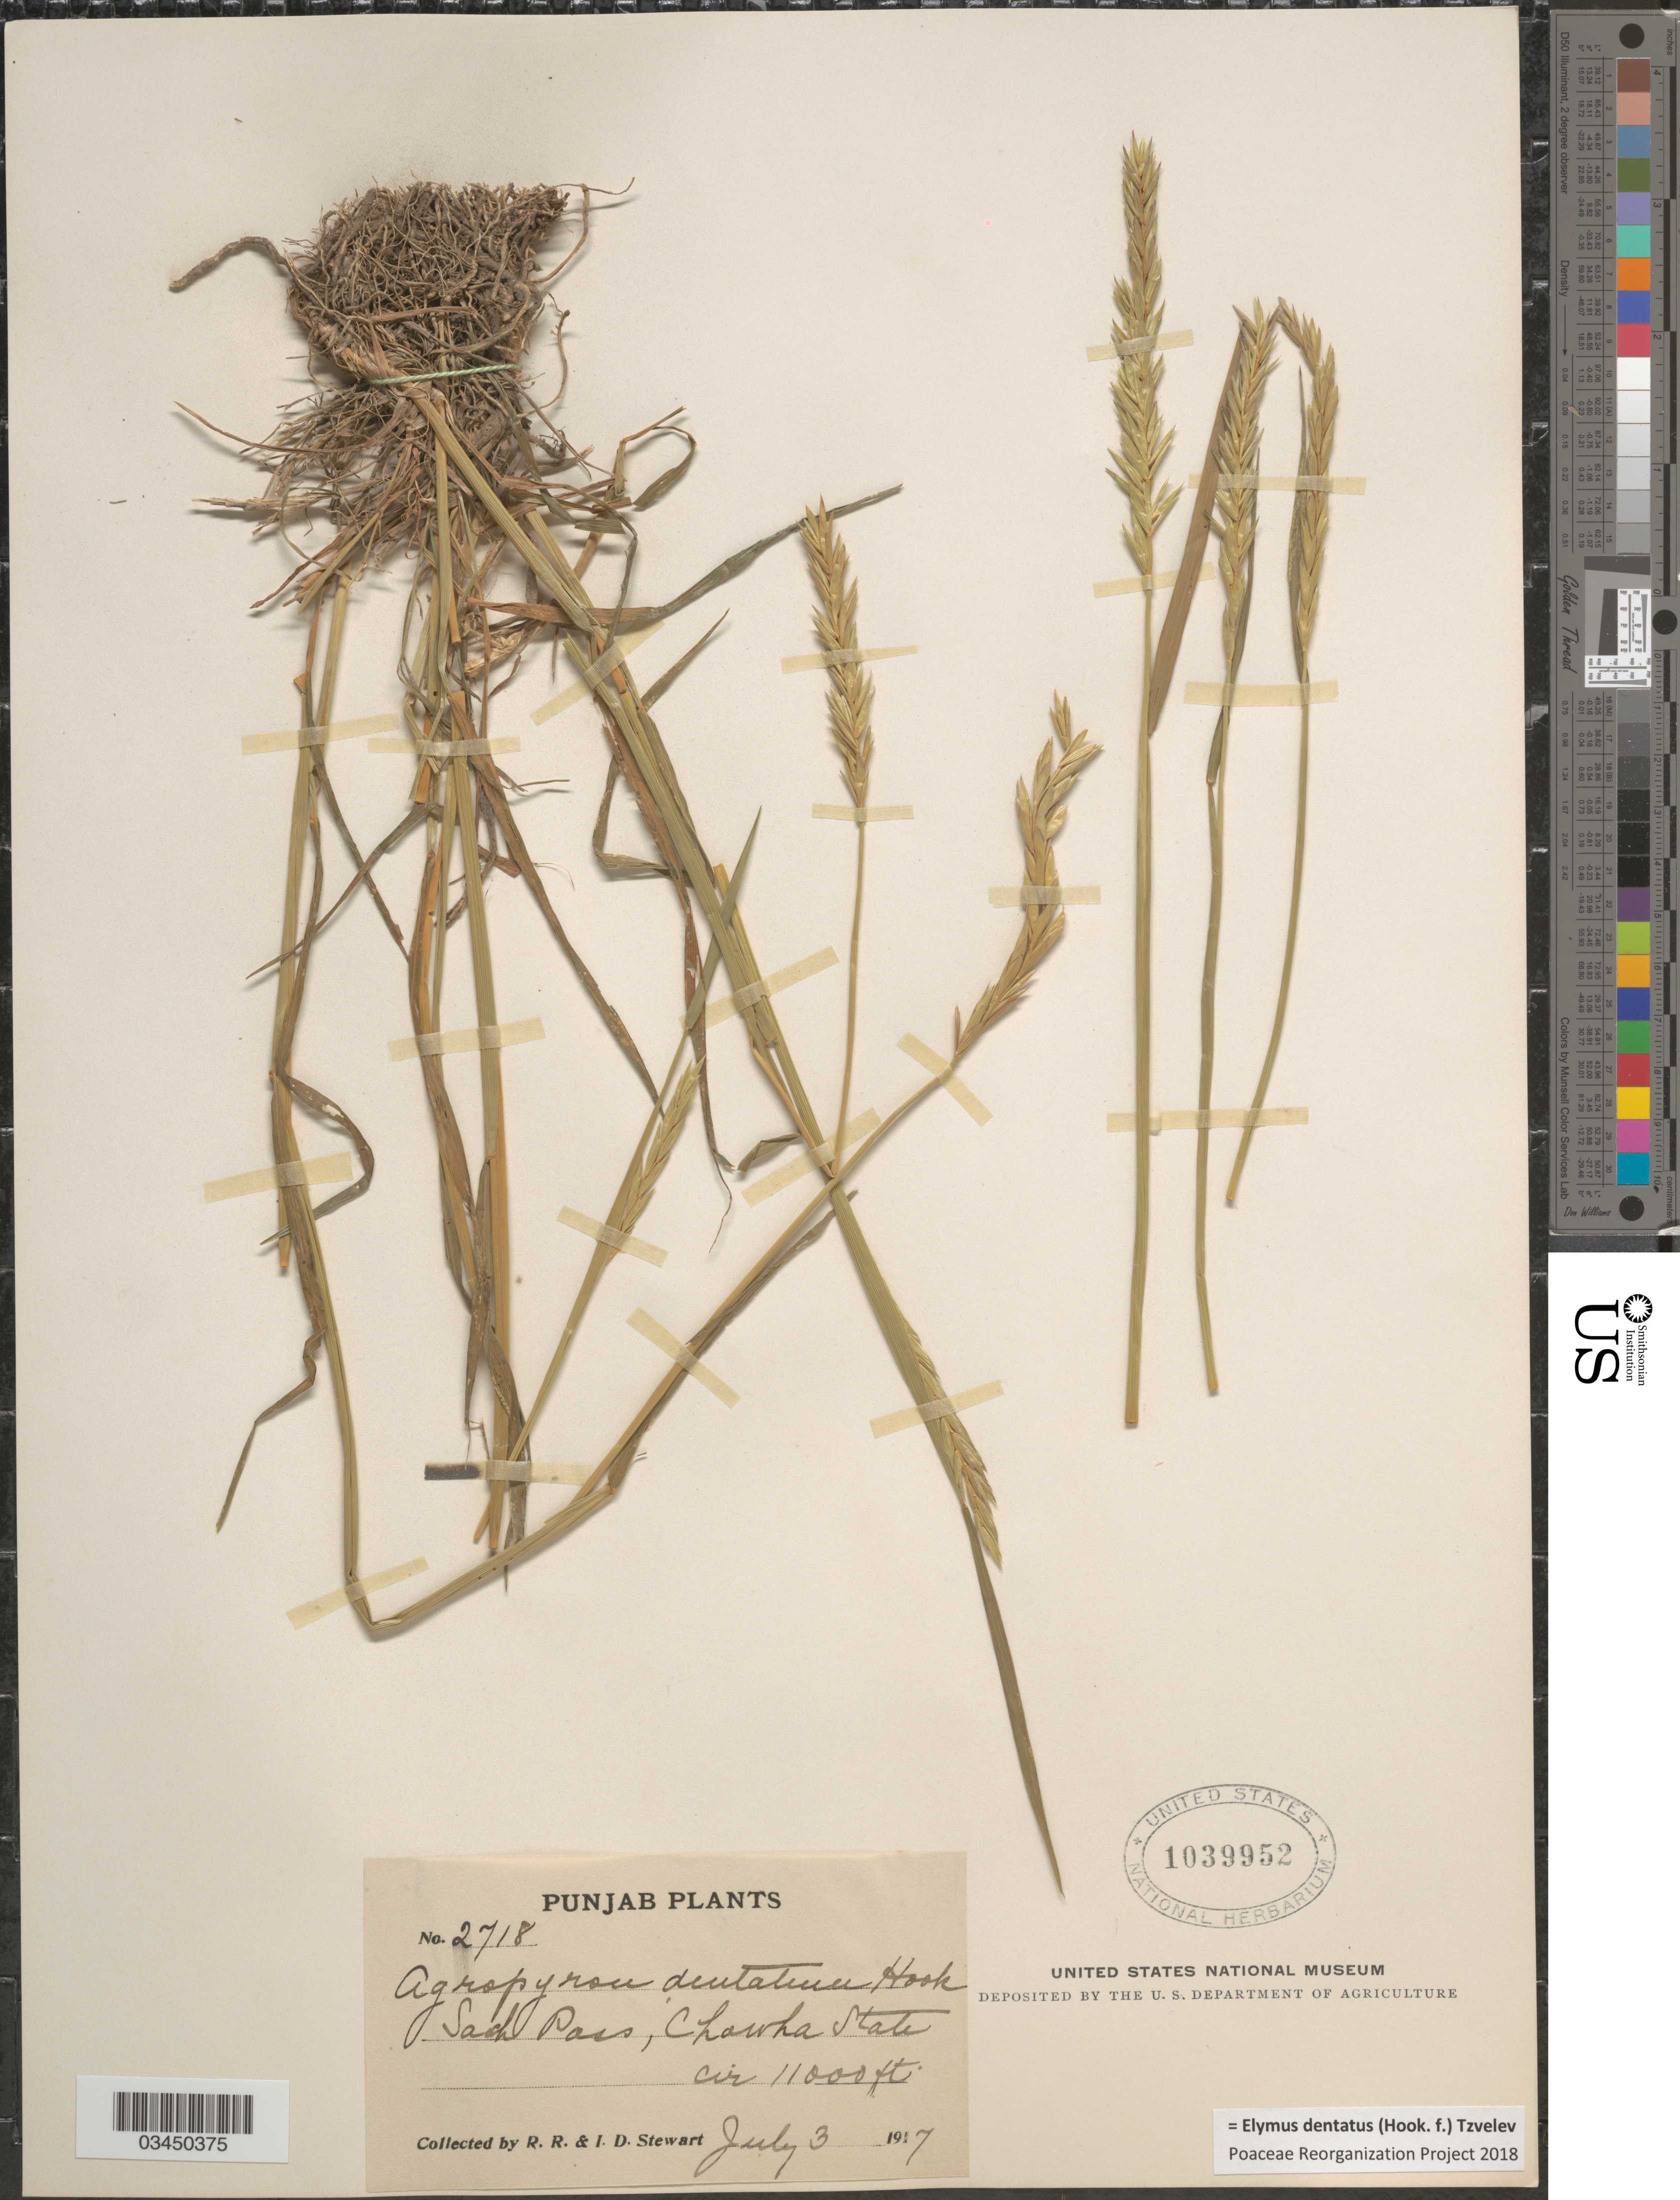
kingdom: Plantae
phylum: Tracheophyta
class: Liliopsida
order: Poales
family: Poaceae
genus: Elymus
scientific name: Elymus dentatus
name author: (Hook. f.) Tzvelev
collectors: R. Stewart & I. Stewart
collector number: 2718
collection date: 1917-07-03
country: India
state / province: Punjab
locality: Sach Pass, Chawha State.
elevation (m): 3353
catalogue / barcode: US 1039952